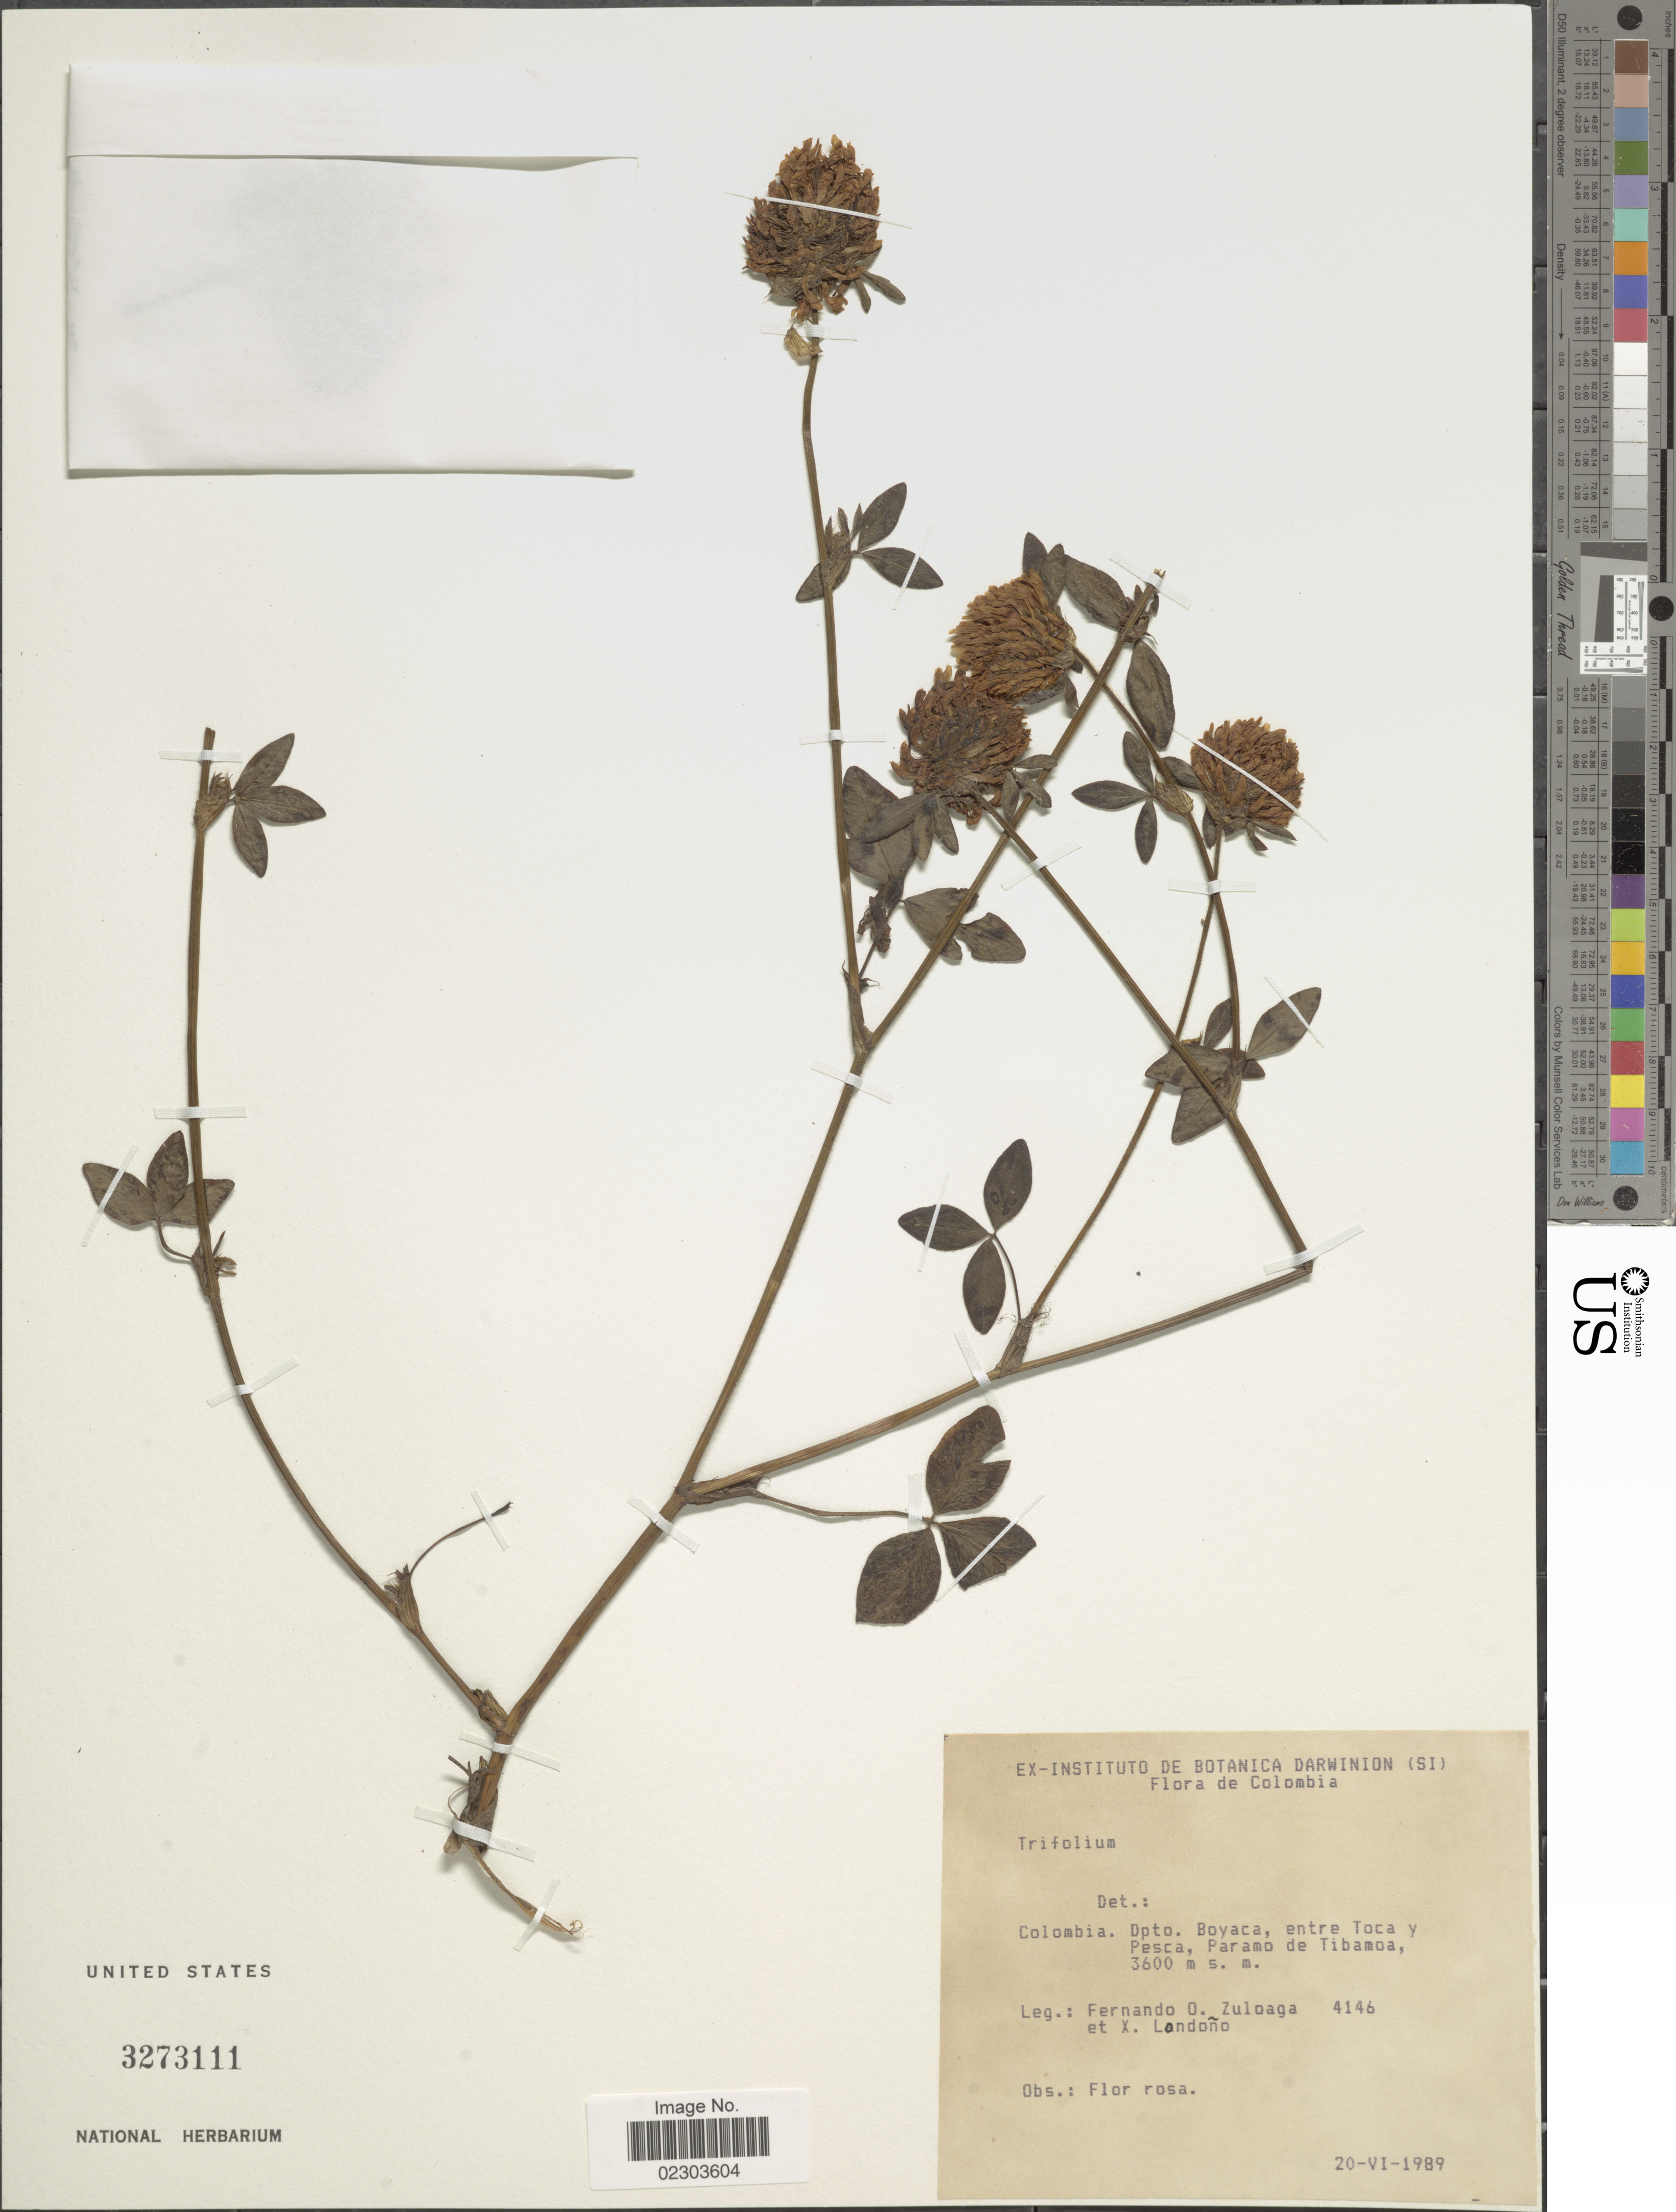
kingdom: Plantae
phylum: Tracheophyta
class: Magnoliopsida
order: Fabales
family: Fabaceae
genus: Trifolium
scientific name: Trifolium sp.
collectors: F. O. Zuloaga & X. Landono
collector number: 4146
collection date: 1989-06-20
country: Colombia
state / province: Boyacá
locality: Entre Toca y Pesca, Paramo de Tibamoa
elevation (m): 3600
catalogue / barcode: US 3273111